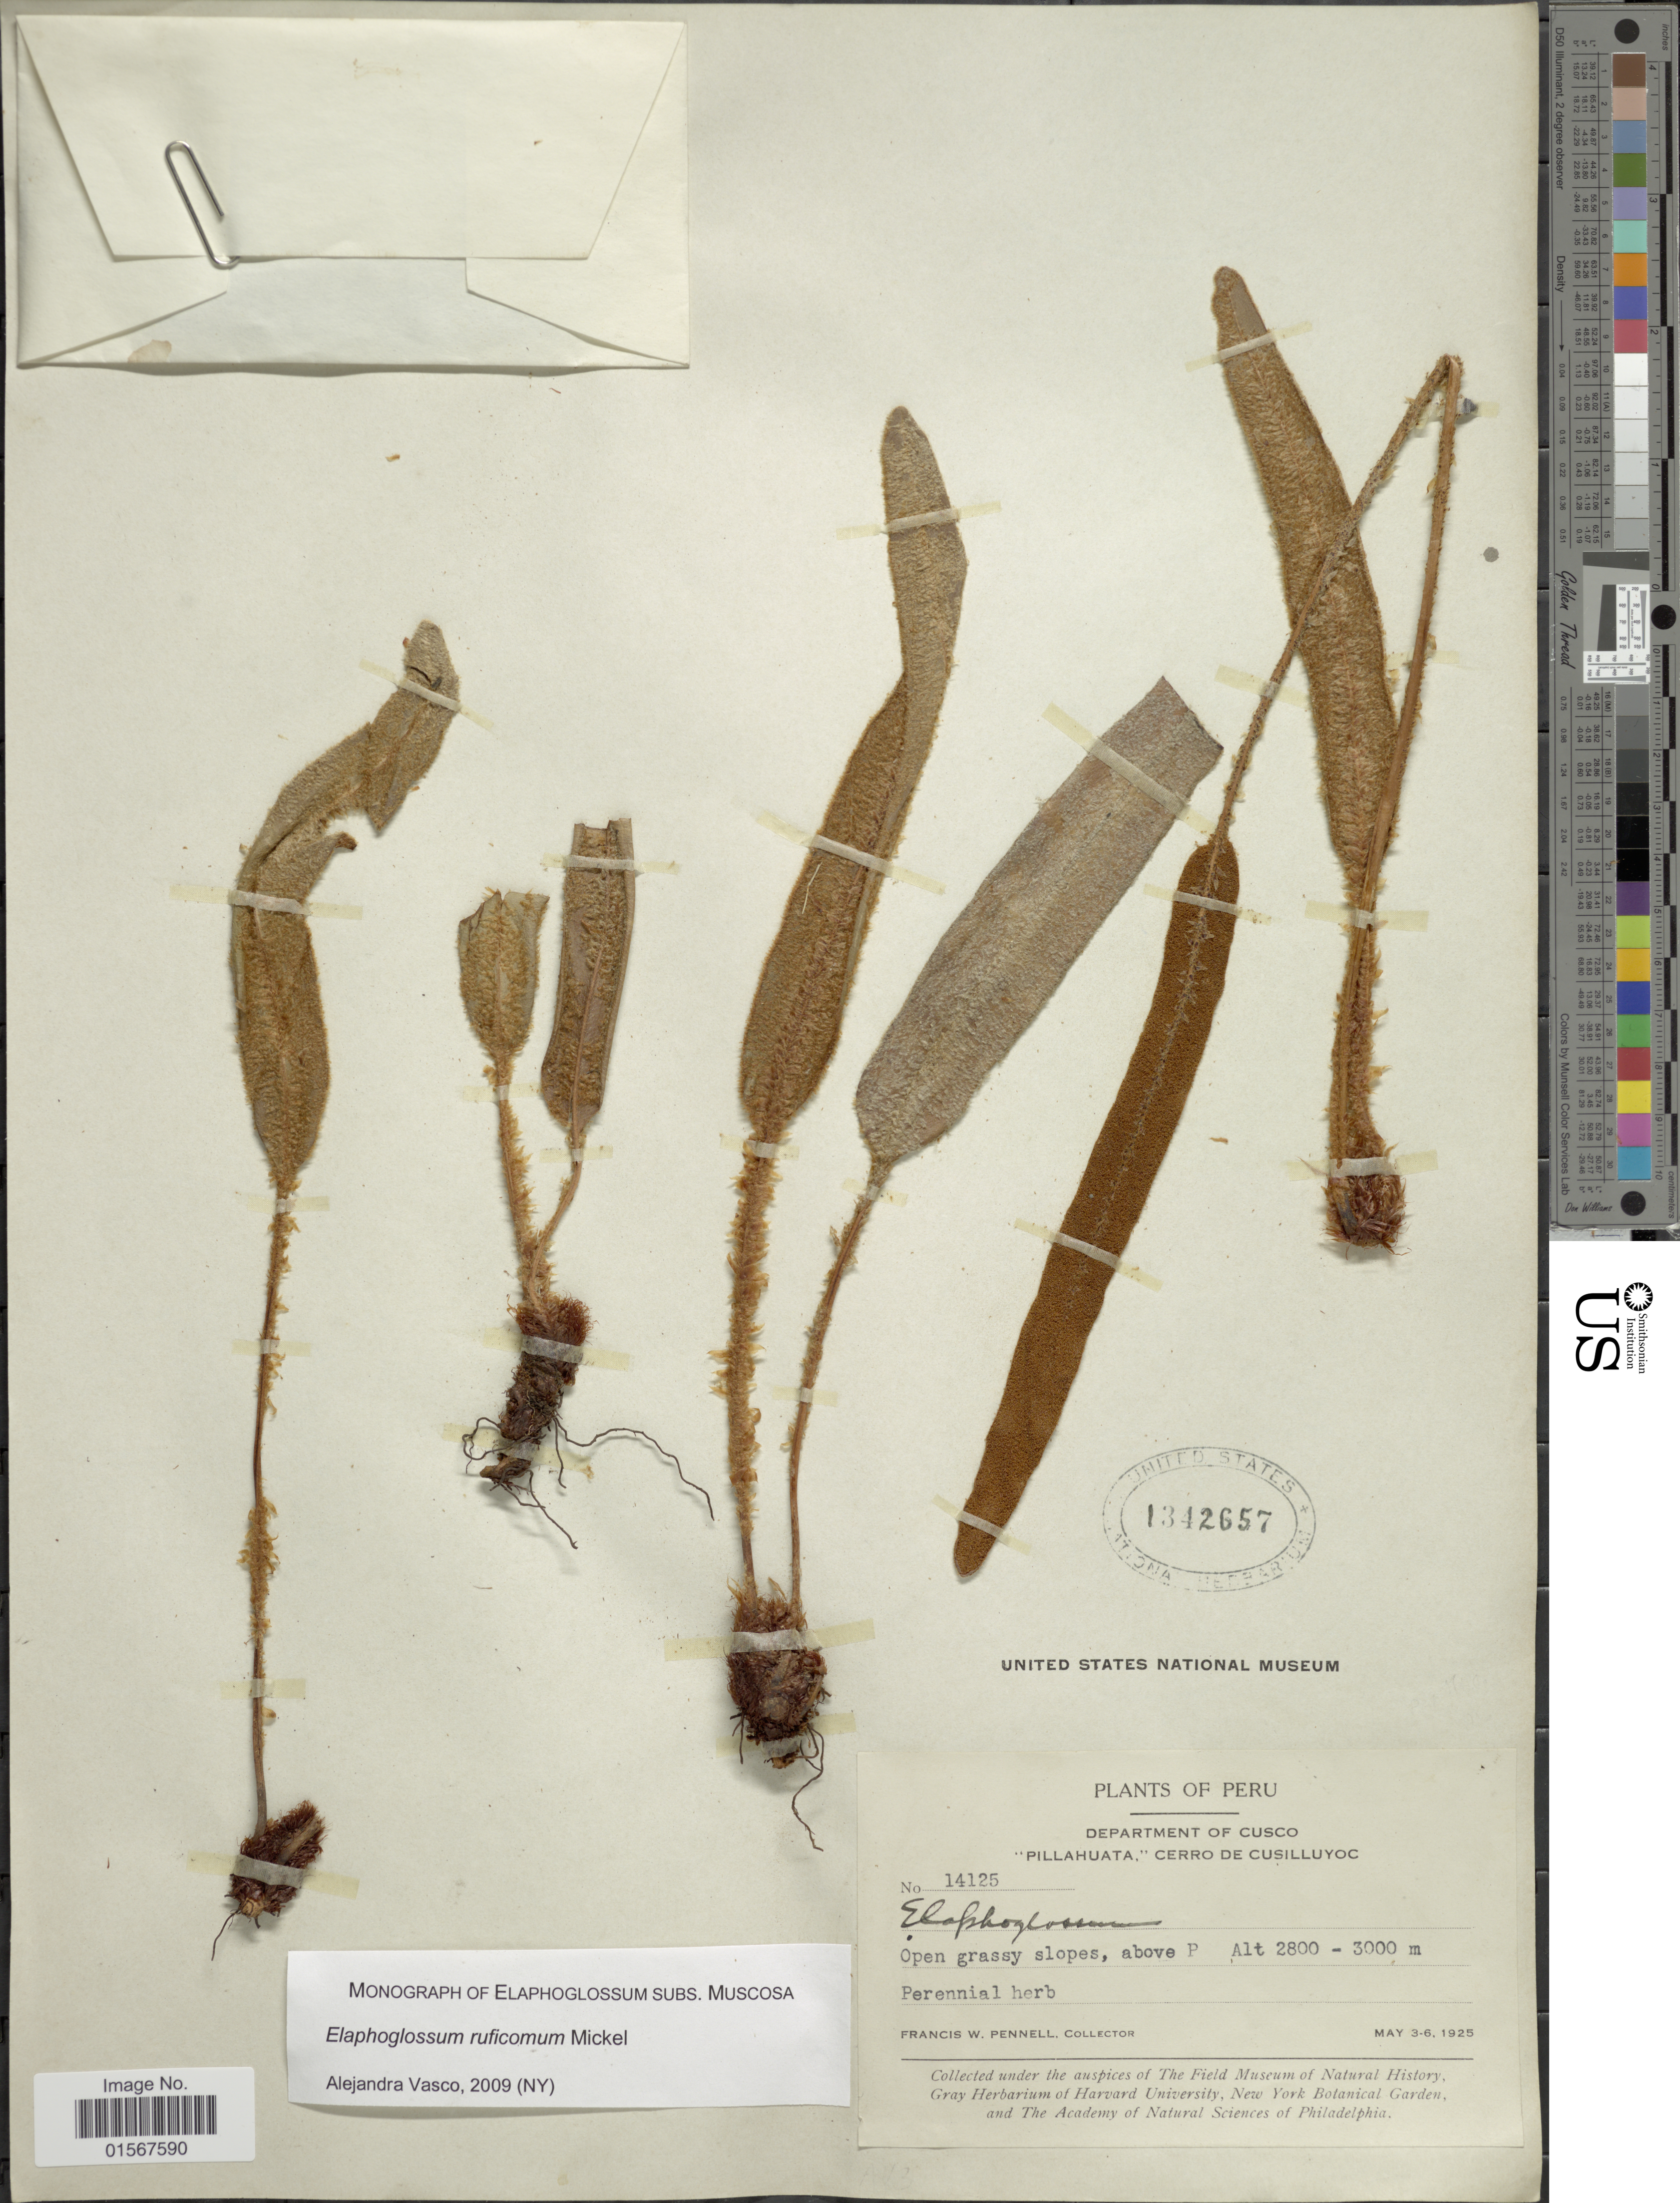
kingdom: Plantae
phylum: Tracheophyta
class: Polypodiopsida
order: Polypodiales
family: Dryopteridaceae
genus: Elaphoglossum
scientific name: Elaphoglossum ruficomum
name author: Mickel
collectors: F. W. Pennell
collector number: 14125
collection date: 1925-05-03/1925-05-06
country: Peru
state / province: Cusco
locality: Department of Cusco, "Pillahuata", Cerro de Cusilluyoc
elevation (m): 2800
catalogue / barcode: US 1342657